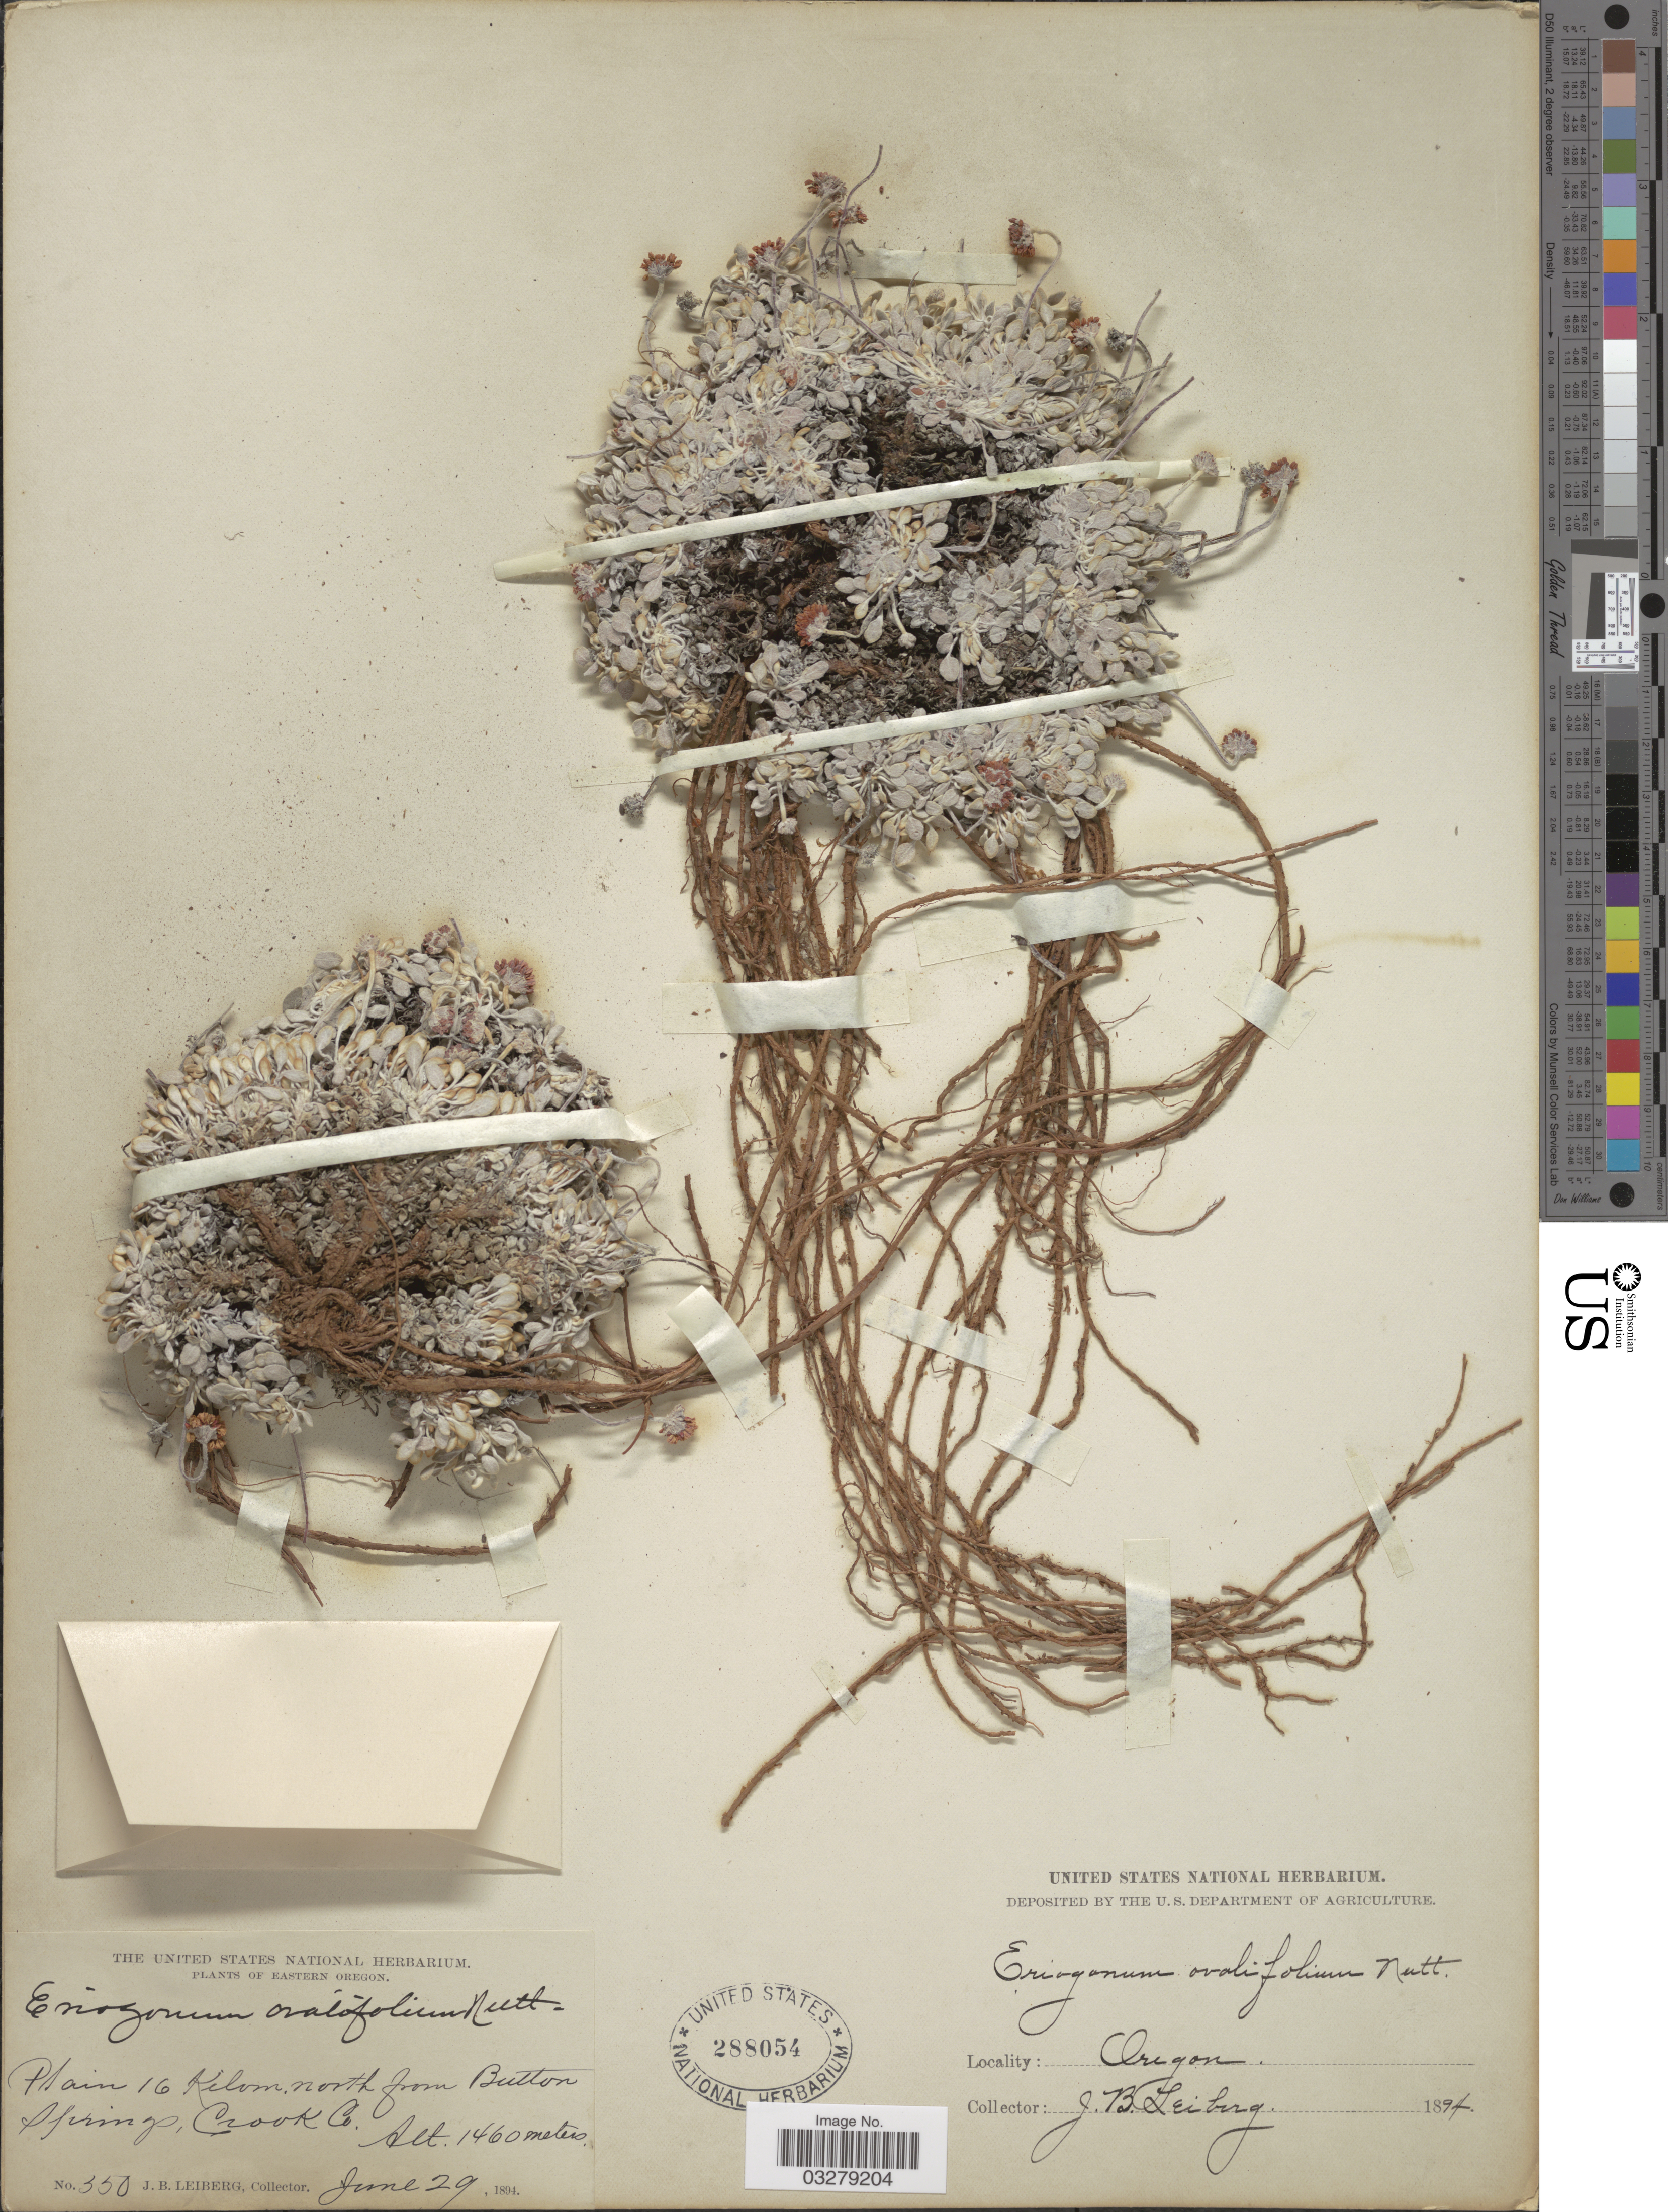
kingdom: Plantae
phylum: Tracheophyta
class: Magnoliopsida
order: Caryophyllales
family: Polygonaceae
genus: Eriogonum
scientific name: Eriogonum ovalifolium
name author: Nutt.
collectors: J. B. Leiberg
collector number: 350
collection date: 1894-06-29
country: United States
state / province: Oregon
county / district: Crook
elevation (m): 1460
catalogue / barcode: US 288054